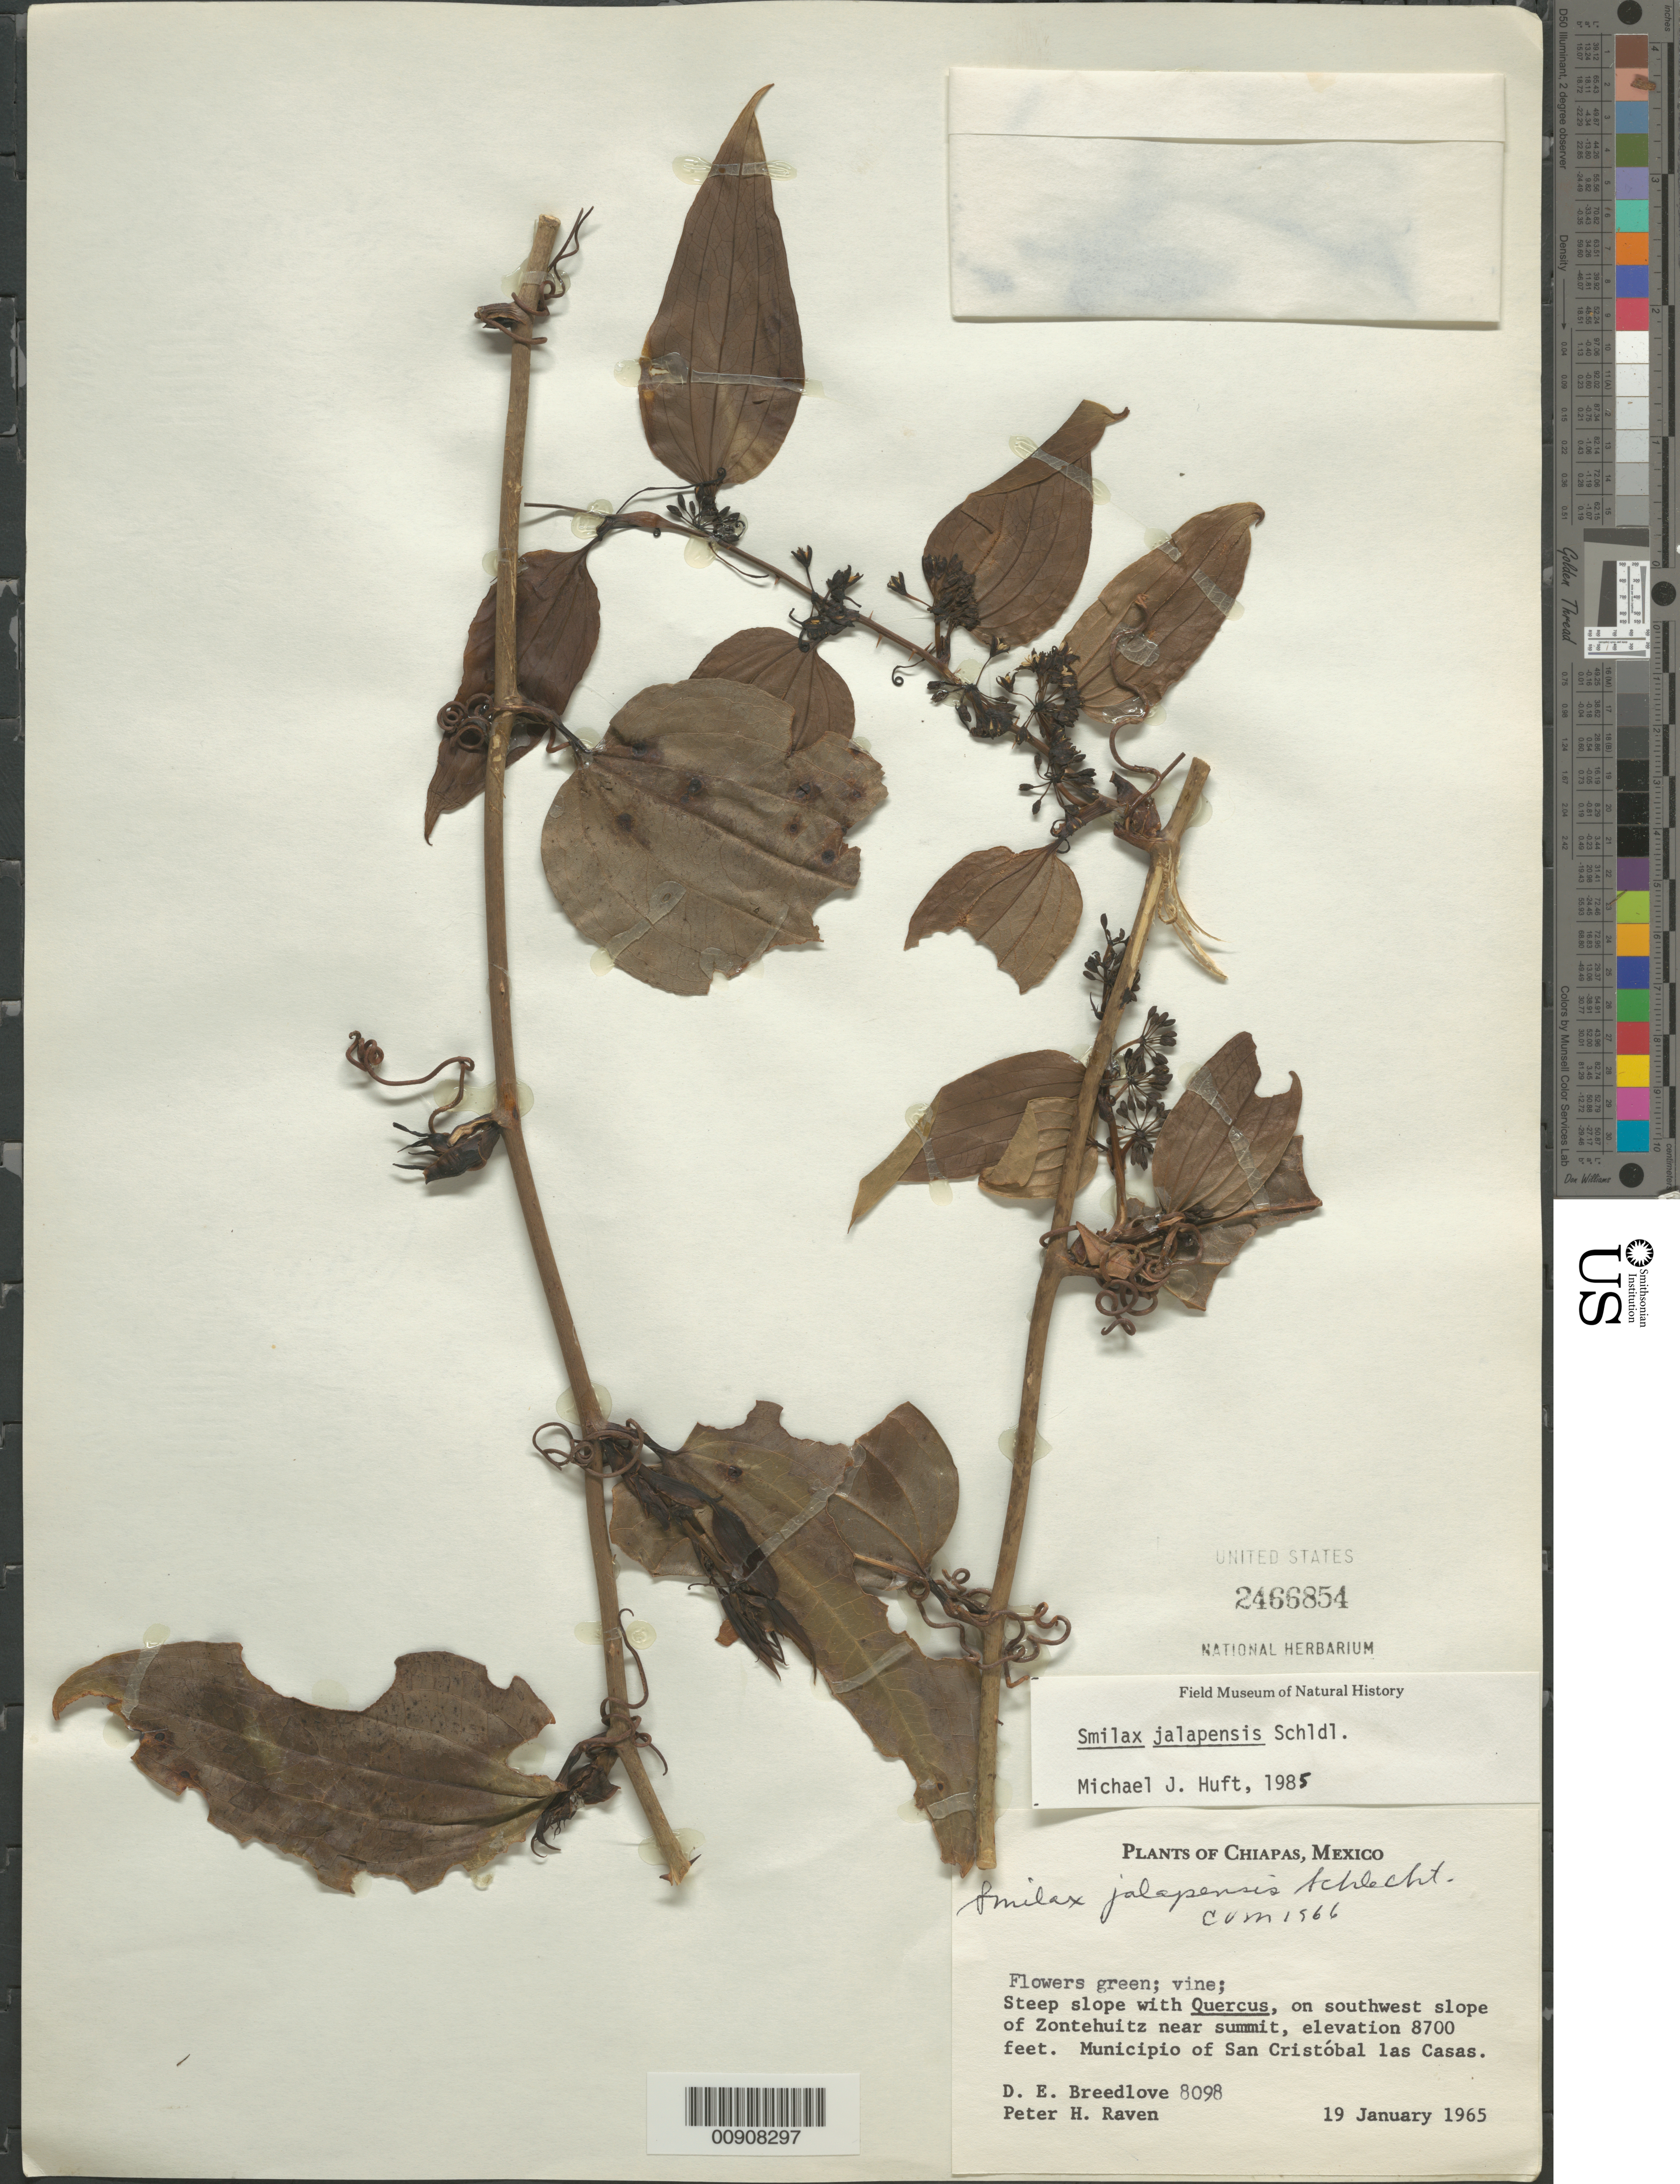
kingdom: Plantae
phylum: Tracheophyta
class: Liliopsida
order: Liliales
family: Smilacaceae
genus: Smilax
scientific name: Smilax jalapensis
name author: Schltdl.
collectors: D. E. Breedlove & P. H. Raven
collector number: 8098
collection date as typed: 19 Jan 1965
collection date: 1965-01-19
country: Mexico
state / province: Chiapas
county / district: San Cristóbal de las Casas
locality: On southwest slope of Zontehuitz near summit, Municipio of San Cristóbal las Casas, Chiapas.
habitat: Steep slope with Quercus.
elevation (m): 2652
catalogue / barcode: US 2466854